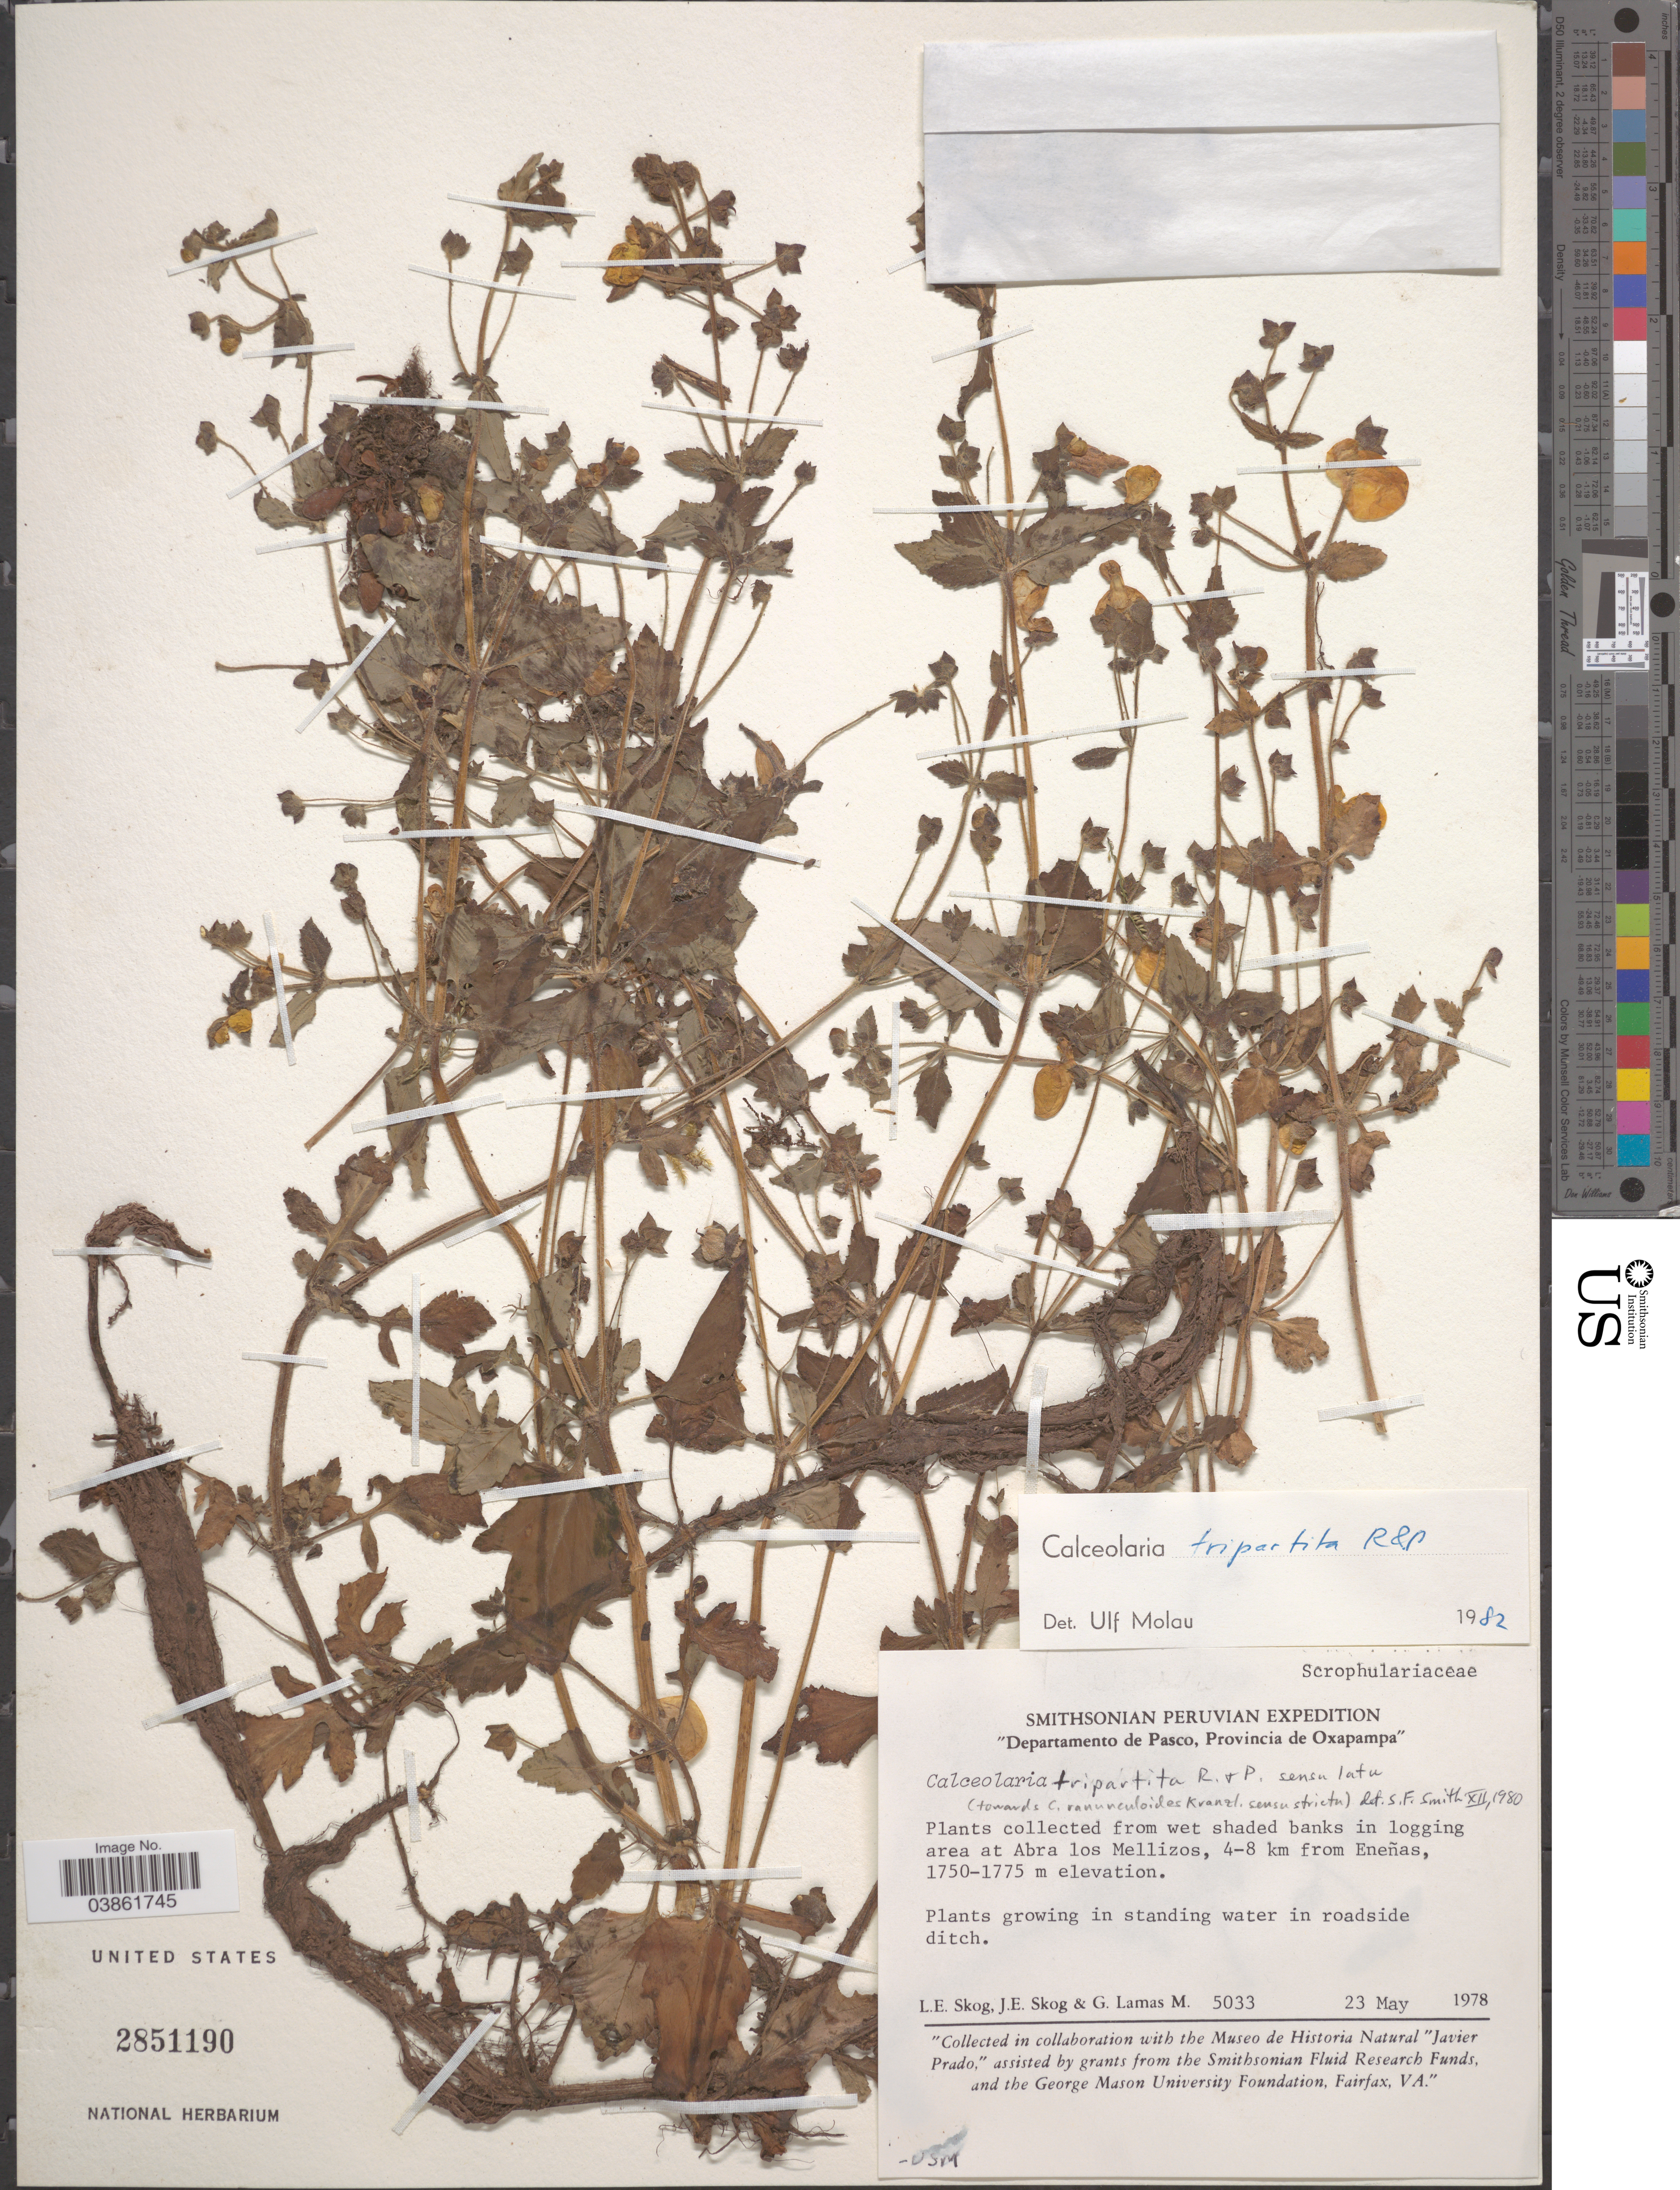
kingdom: Plantae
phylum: Tracheophyta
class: Magnoliopsida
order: Lamiales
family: Calceolariaceae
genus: Calceolaria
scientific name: Calceolaria tripartita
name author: Ruiz & Pav.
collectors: L. E. Skog, J. E. Skog & G. Lamas M.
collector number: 5033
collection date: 1978-05-23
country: Peru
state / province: Pasco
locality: Departamento de Pasco, Provincia de Oxapampa. In logging area at Abra los Mellizos, 4-8 km from Eneñas.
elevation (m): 1750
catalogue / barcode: US 2851190